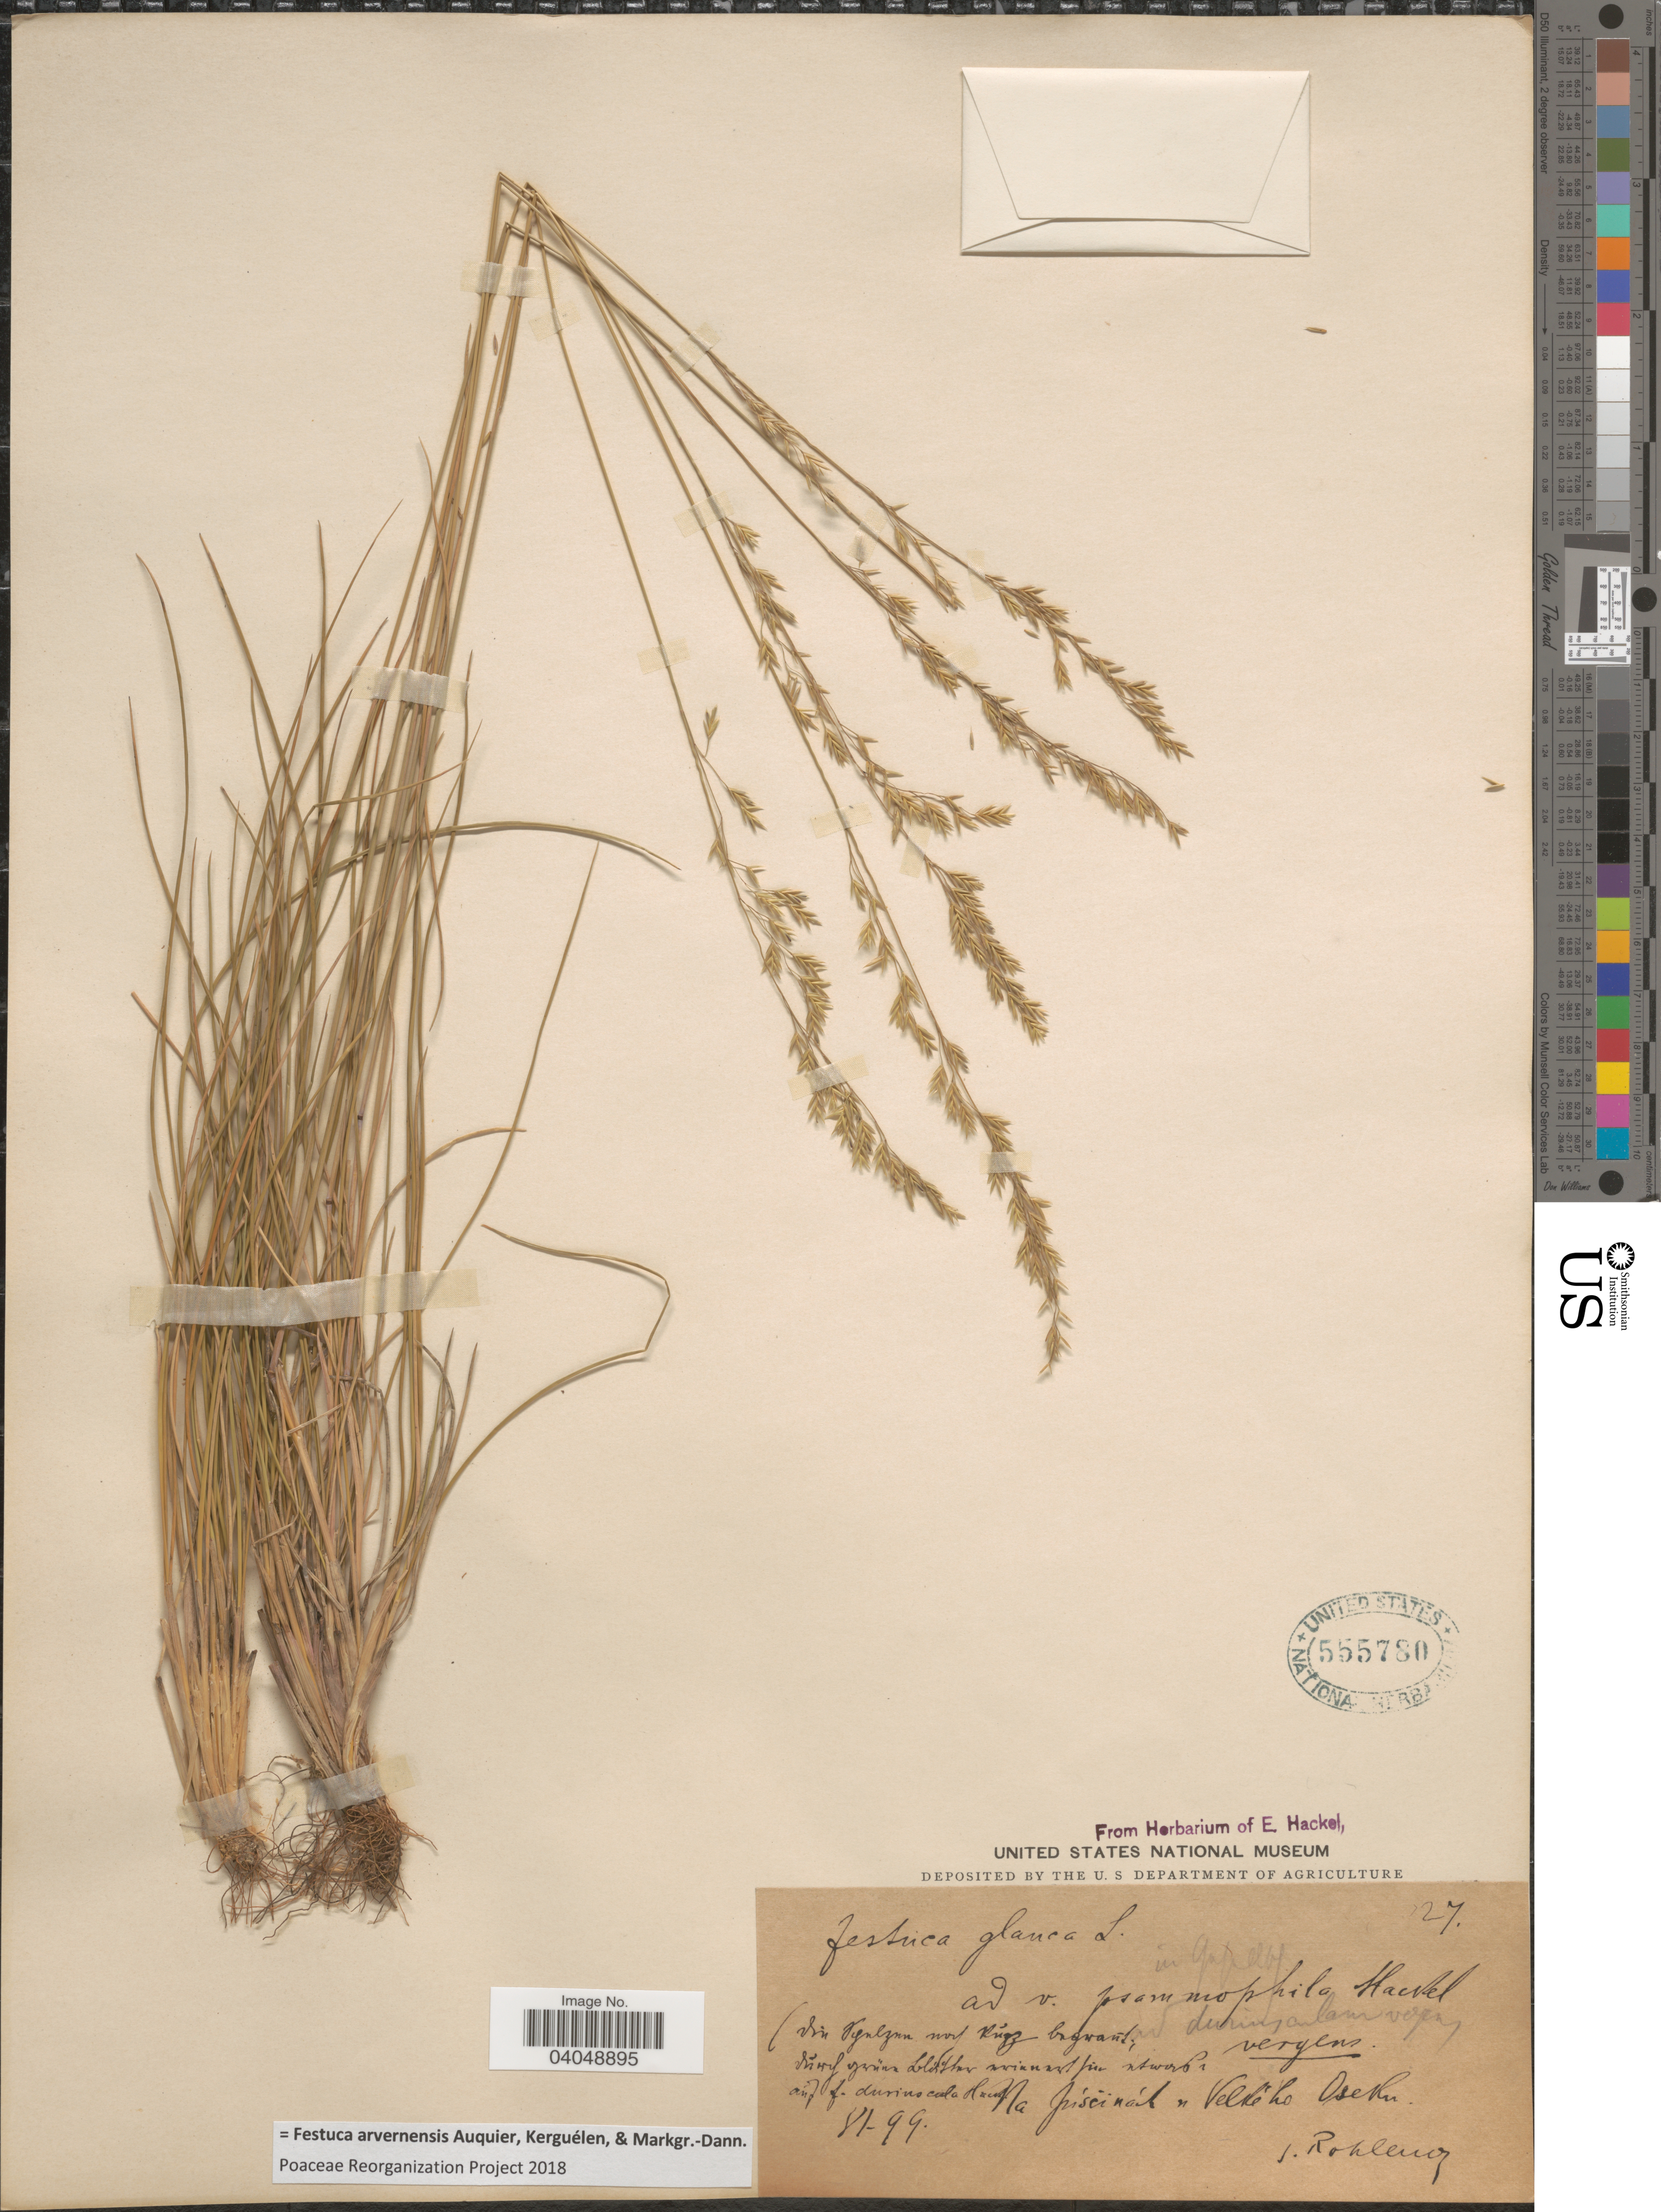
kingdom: Plantae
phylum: Tracheophyta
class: Liliopsida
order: Poales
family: Poaceae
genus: Festuca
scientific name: Festuca arvernensis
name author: Auquier et al.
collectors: J. Rohlena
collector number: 27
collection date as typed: Transcribed d/m/y: /6/99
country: Czechia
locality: Oseku.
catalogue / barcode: US 555780